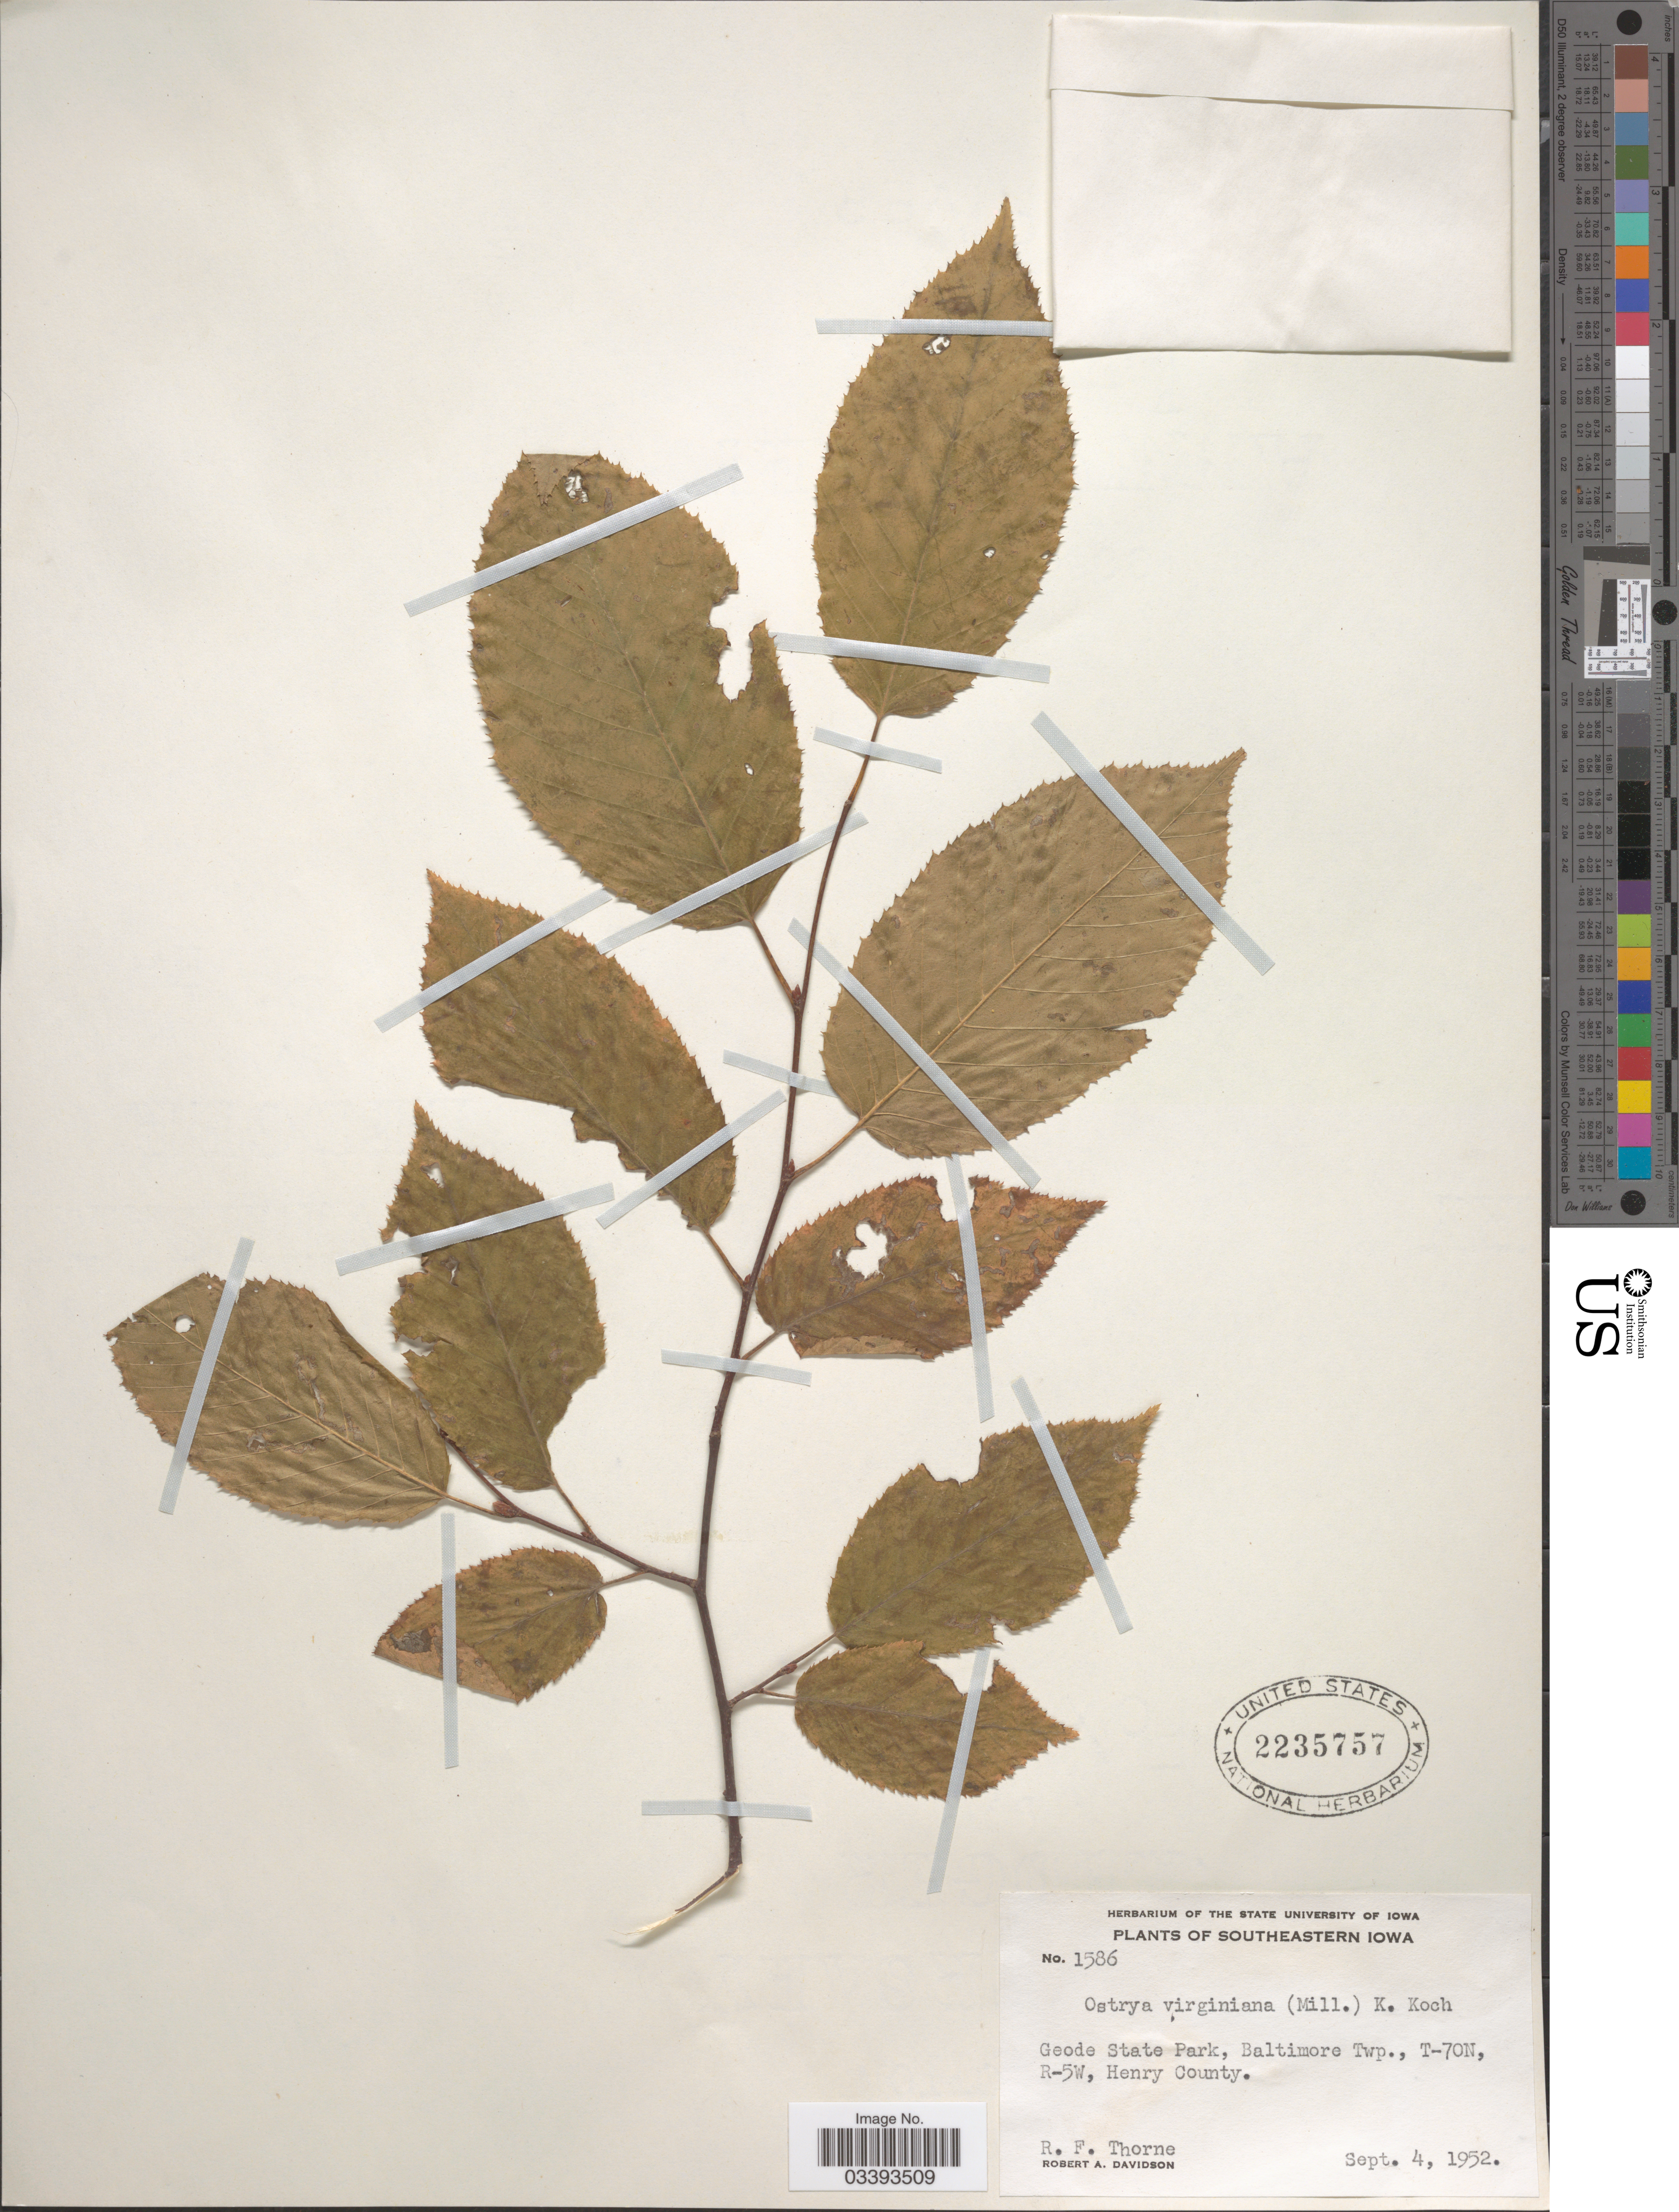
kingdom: Plantae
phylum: Tracheophyta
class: Magnoliopsida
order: Fagales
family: Betulaceae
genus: Ostrya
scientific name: Ostrya virginiana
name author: (Mill.) K. Koch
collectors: R. Thorne & R. A. Davidson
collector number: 1586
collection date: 1952-09-04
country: United States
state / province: Iowa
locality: Southeastern Iowa. Geode State Park, Baltimore Twp., T-70N, R-5W, Henry County.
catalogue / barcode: US 2235757